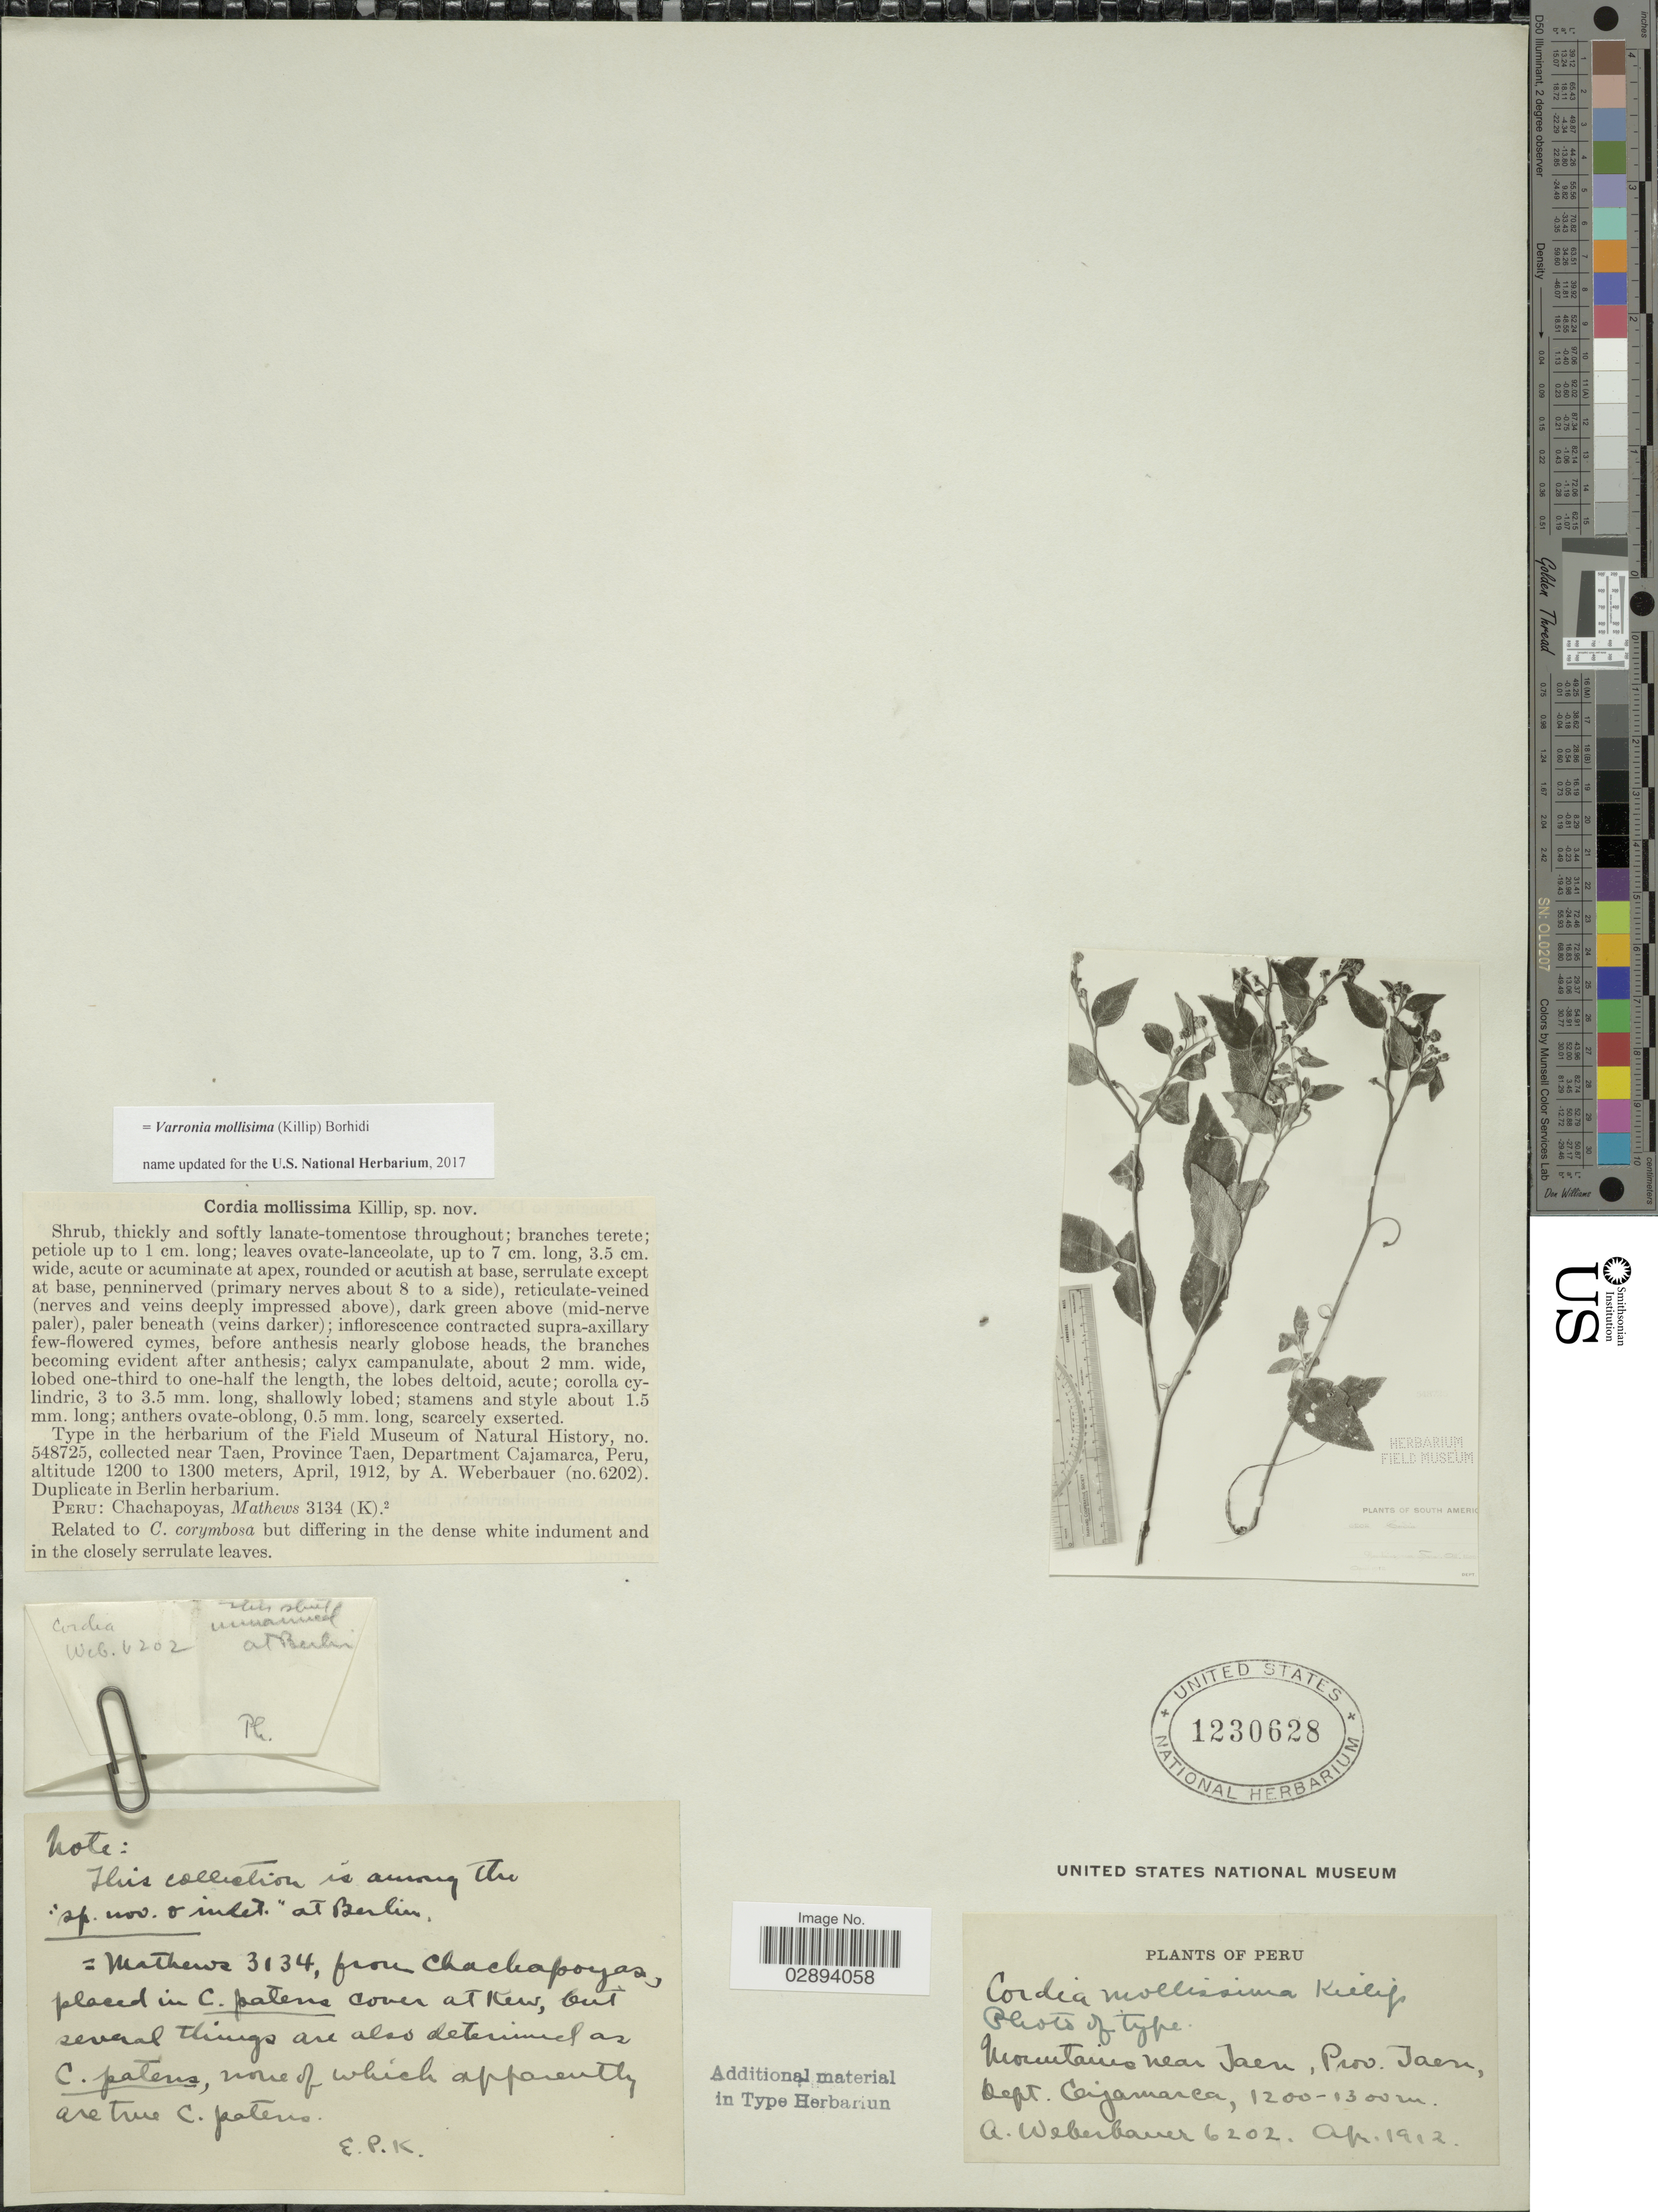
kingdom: Plantae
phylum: Tracheophyta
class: Magnoliopsida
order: Boraginales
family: Cordiaceae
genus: Varronia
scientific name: Varronia mollissima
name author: (Killip) Borhidi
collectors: A. Weberbauer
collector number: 6202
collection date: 1912-04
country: Peru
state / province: Cajamarca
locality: Mountains near Jaen, Prov. Jaen, Dept. Cajamarca.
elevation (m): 1200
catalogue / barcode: US 1230628